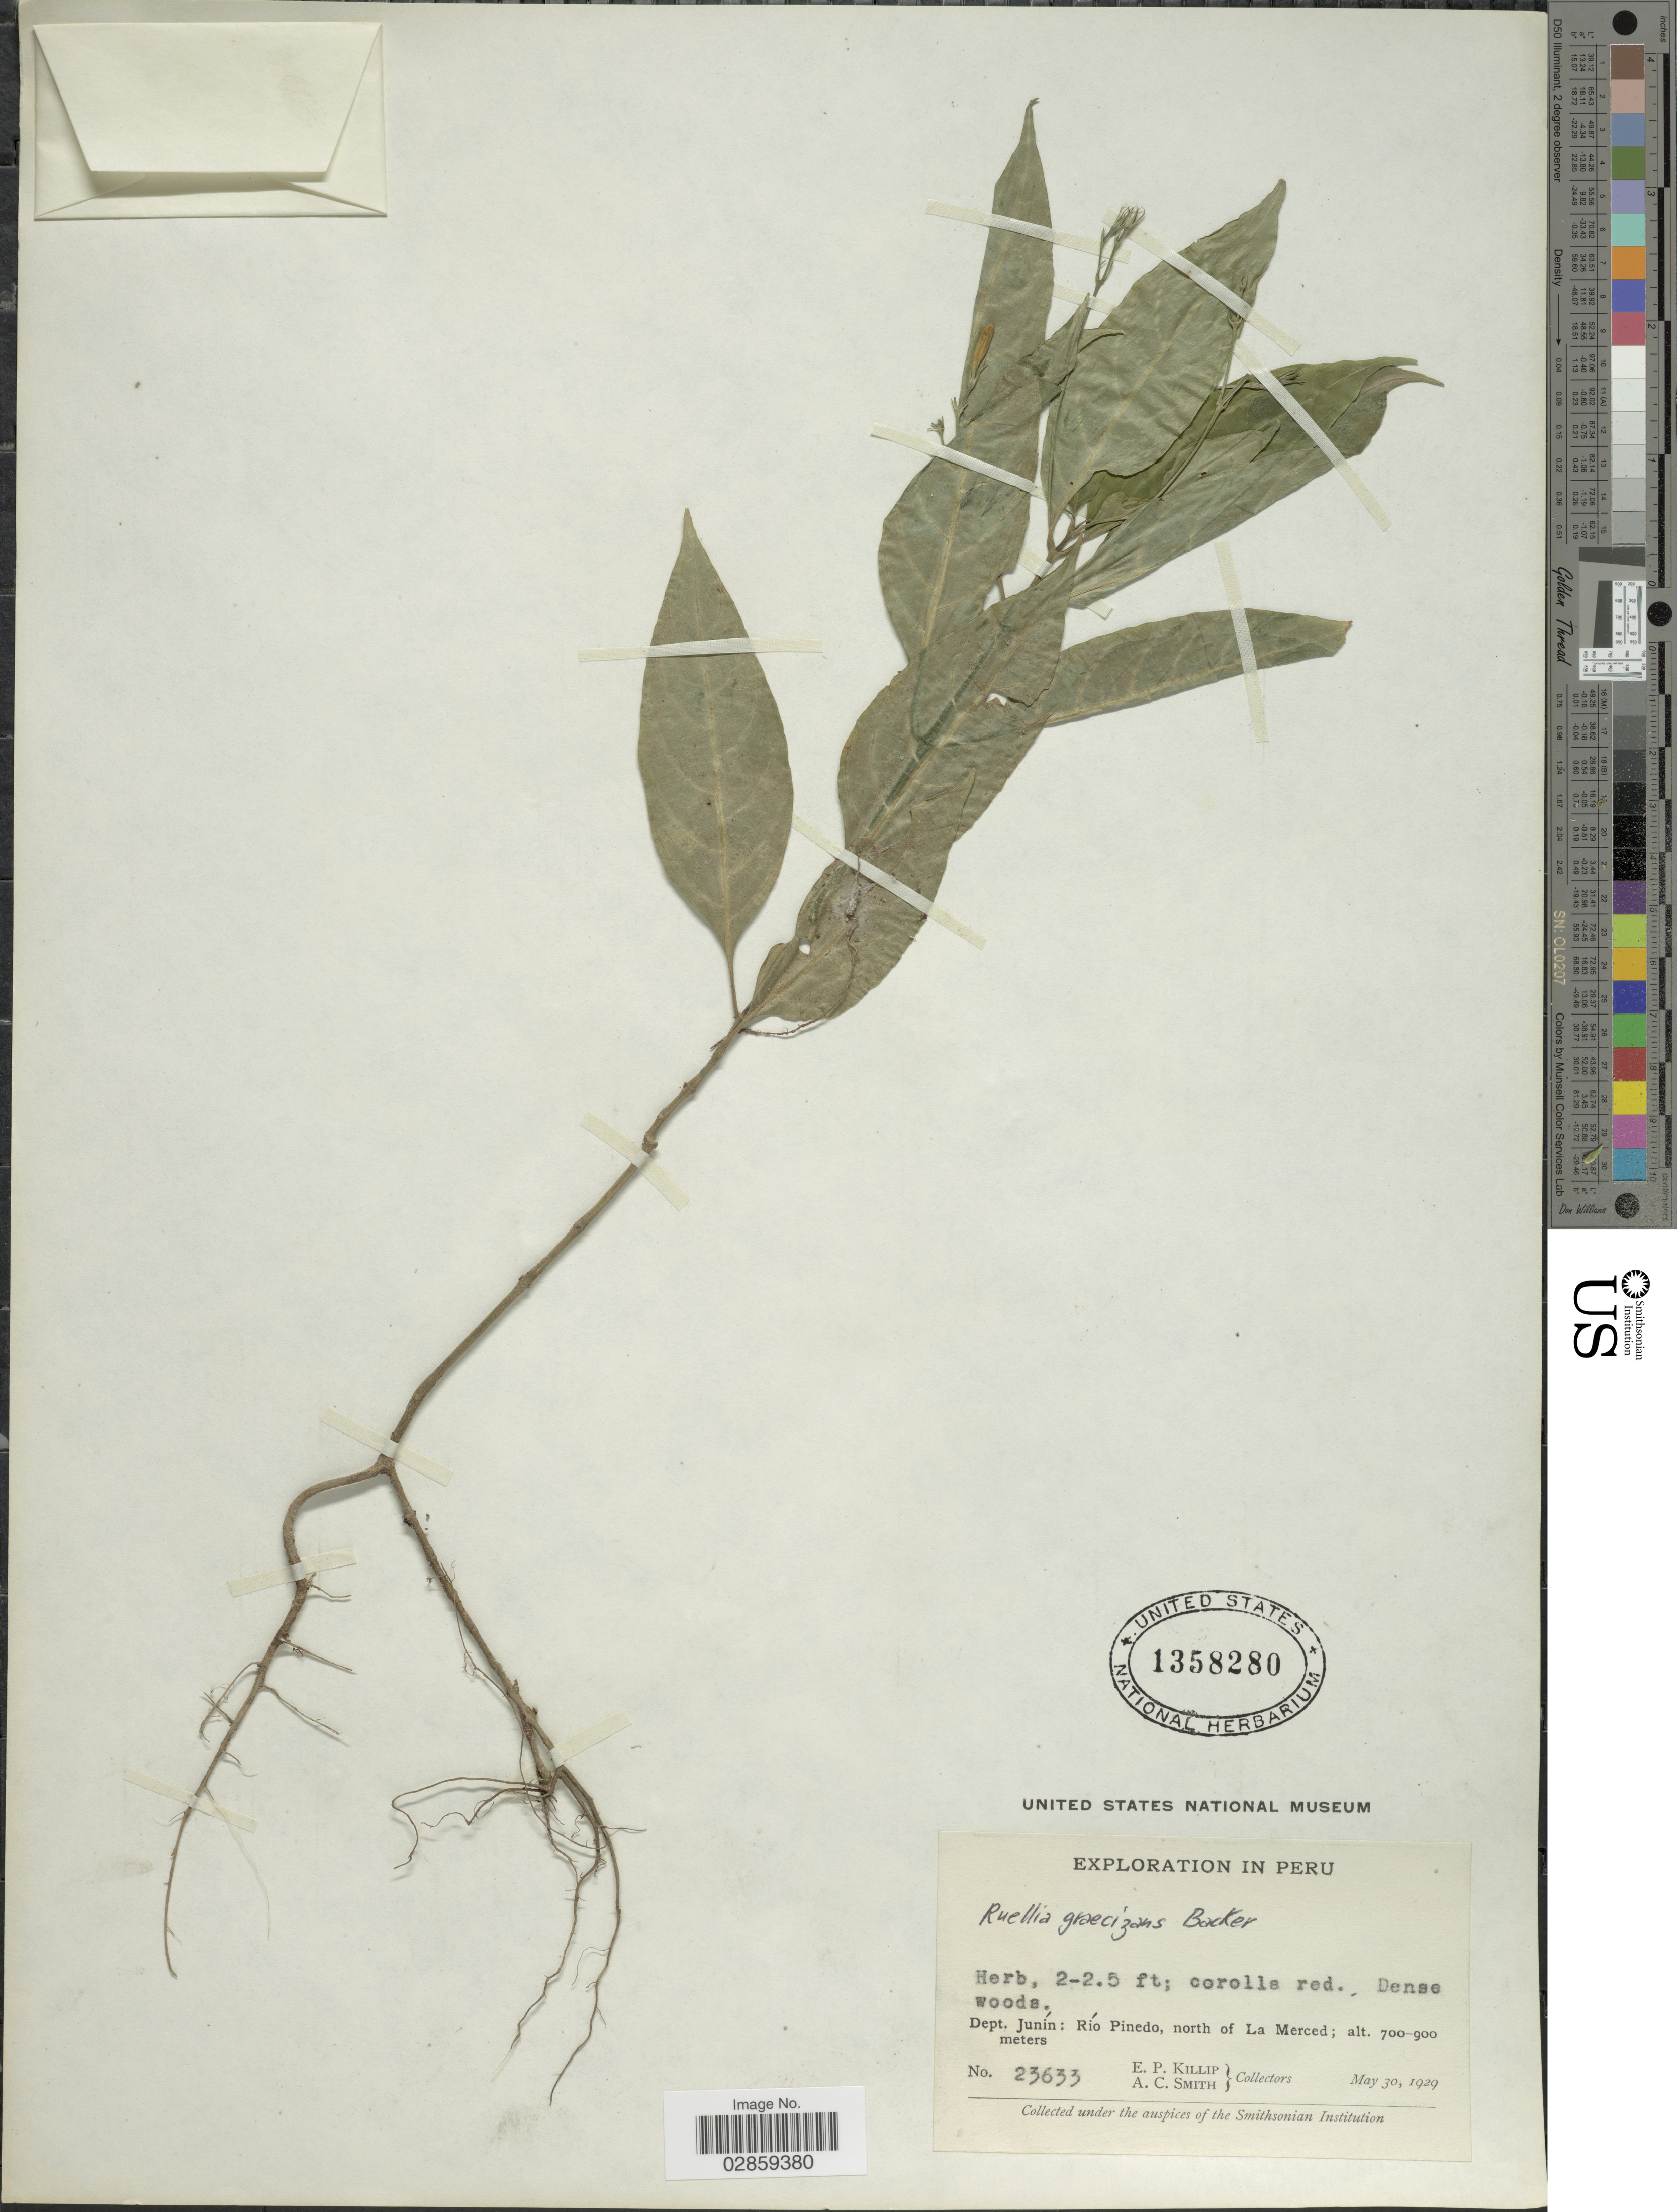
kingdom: Plantae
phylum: Tracheophyta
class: Magnoliopsida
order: Lamiales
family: Acanthaceae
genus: Ruellia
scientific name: Ruellia brevifolia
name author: (Pohl) C. Ezcurra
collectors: E. P. Killip & A. C. Smith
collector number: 23633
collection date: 1929-05-30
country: Peru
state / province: Junín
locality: Dept. Junín: Río Pinedo, north of La Merced.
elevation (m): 700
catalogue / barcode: US 1358280